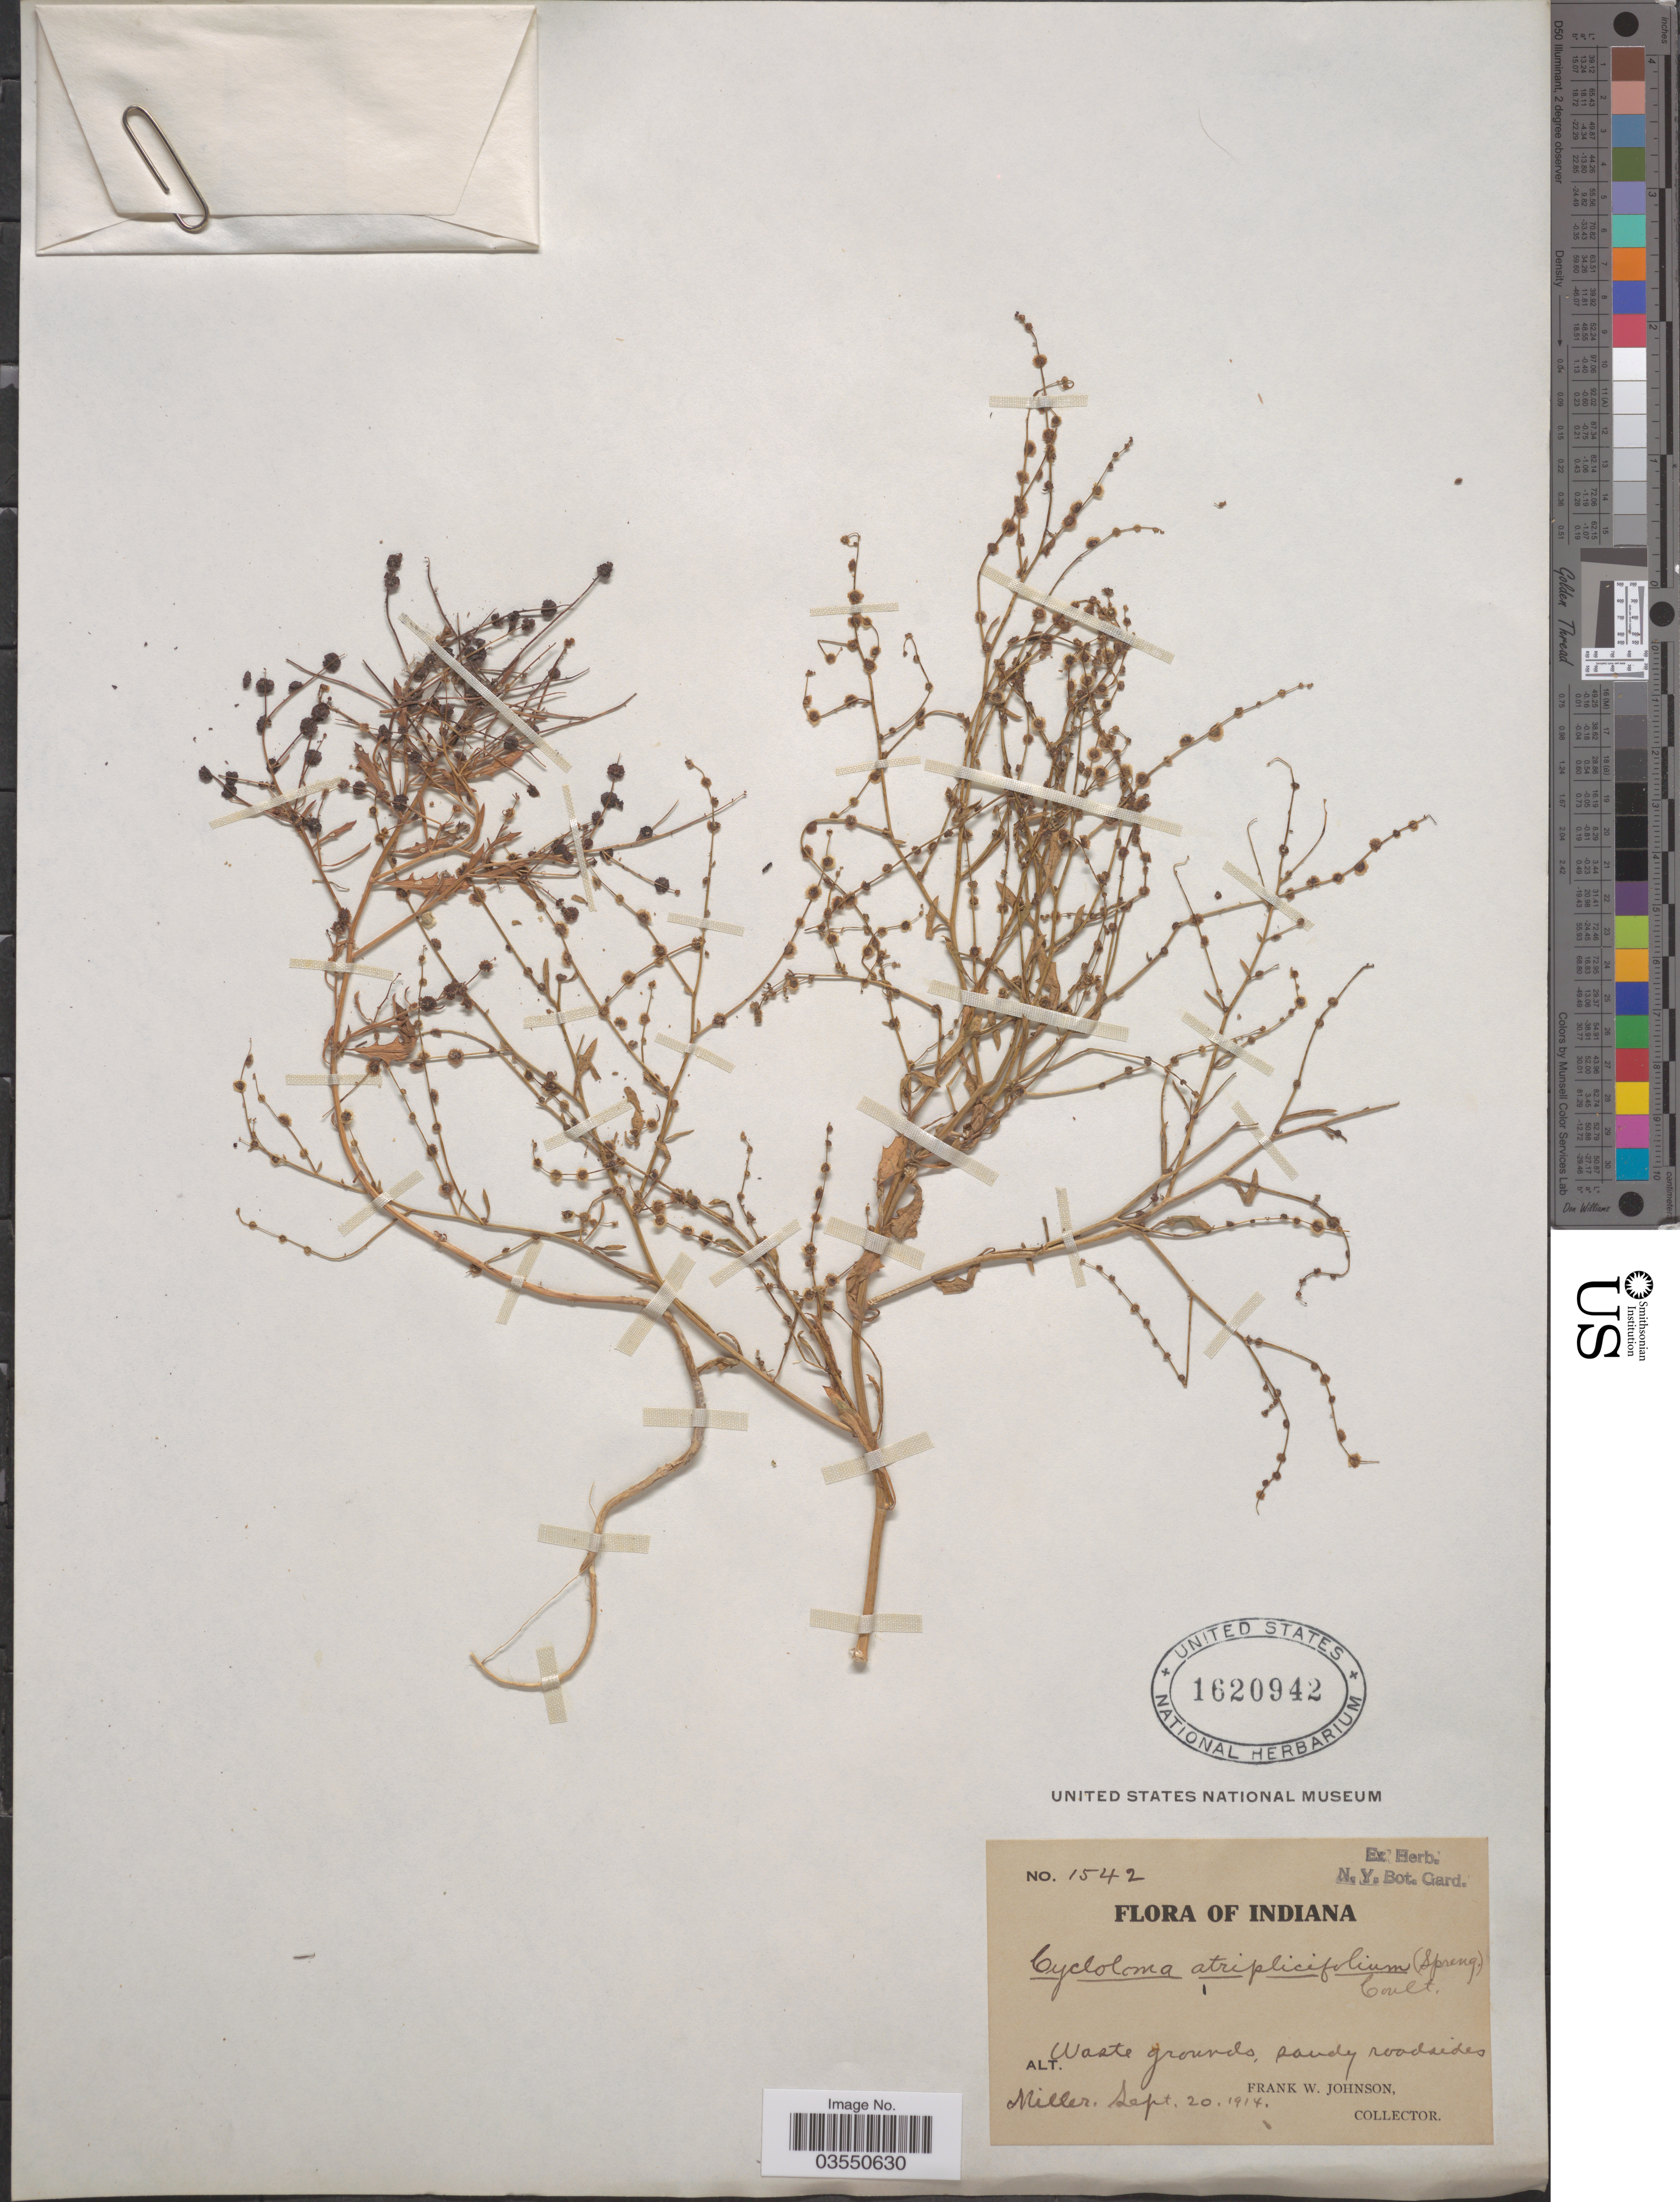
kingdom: Plantae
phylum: Tracheophyta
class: Magnoliopsida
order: Caryophyllales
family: Amaranthaceae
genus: Dysphania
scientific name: Dysphania atriplicifolia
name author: (Spreng.) G. Kadereit et al.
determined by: U.S. National Herbarium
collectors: F. W. Johnson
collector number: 1542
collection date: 1914-09-20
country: United States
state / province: Indiana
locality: Miller.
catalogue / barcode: US 1620942